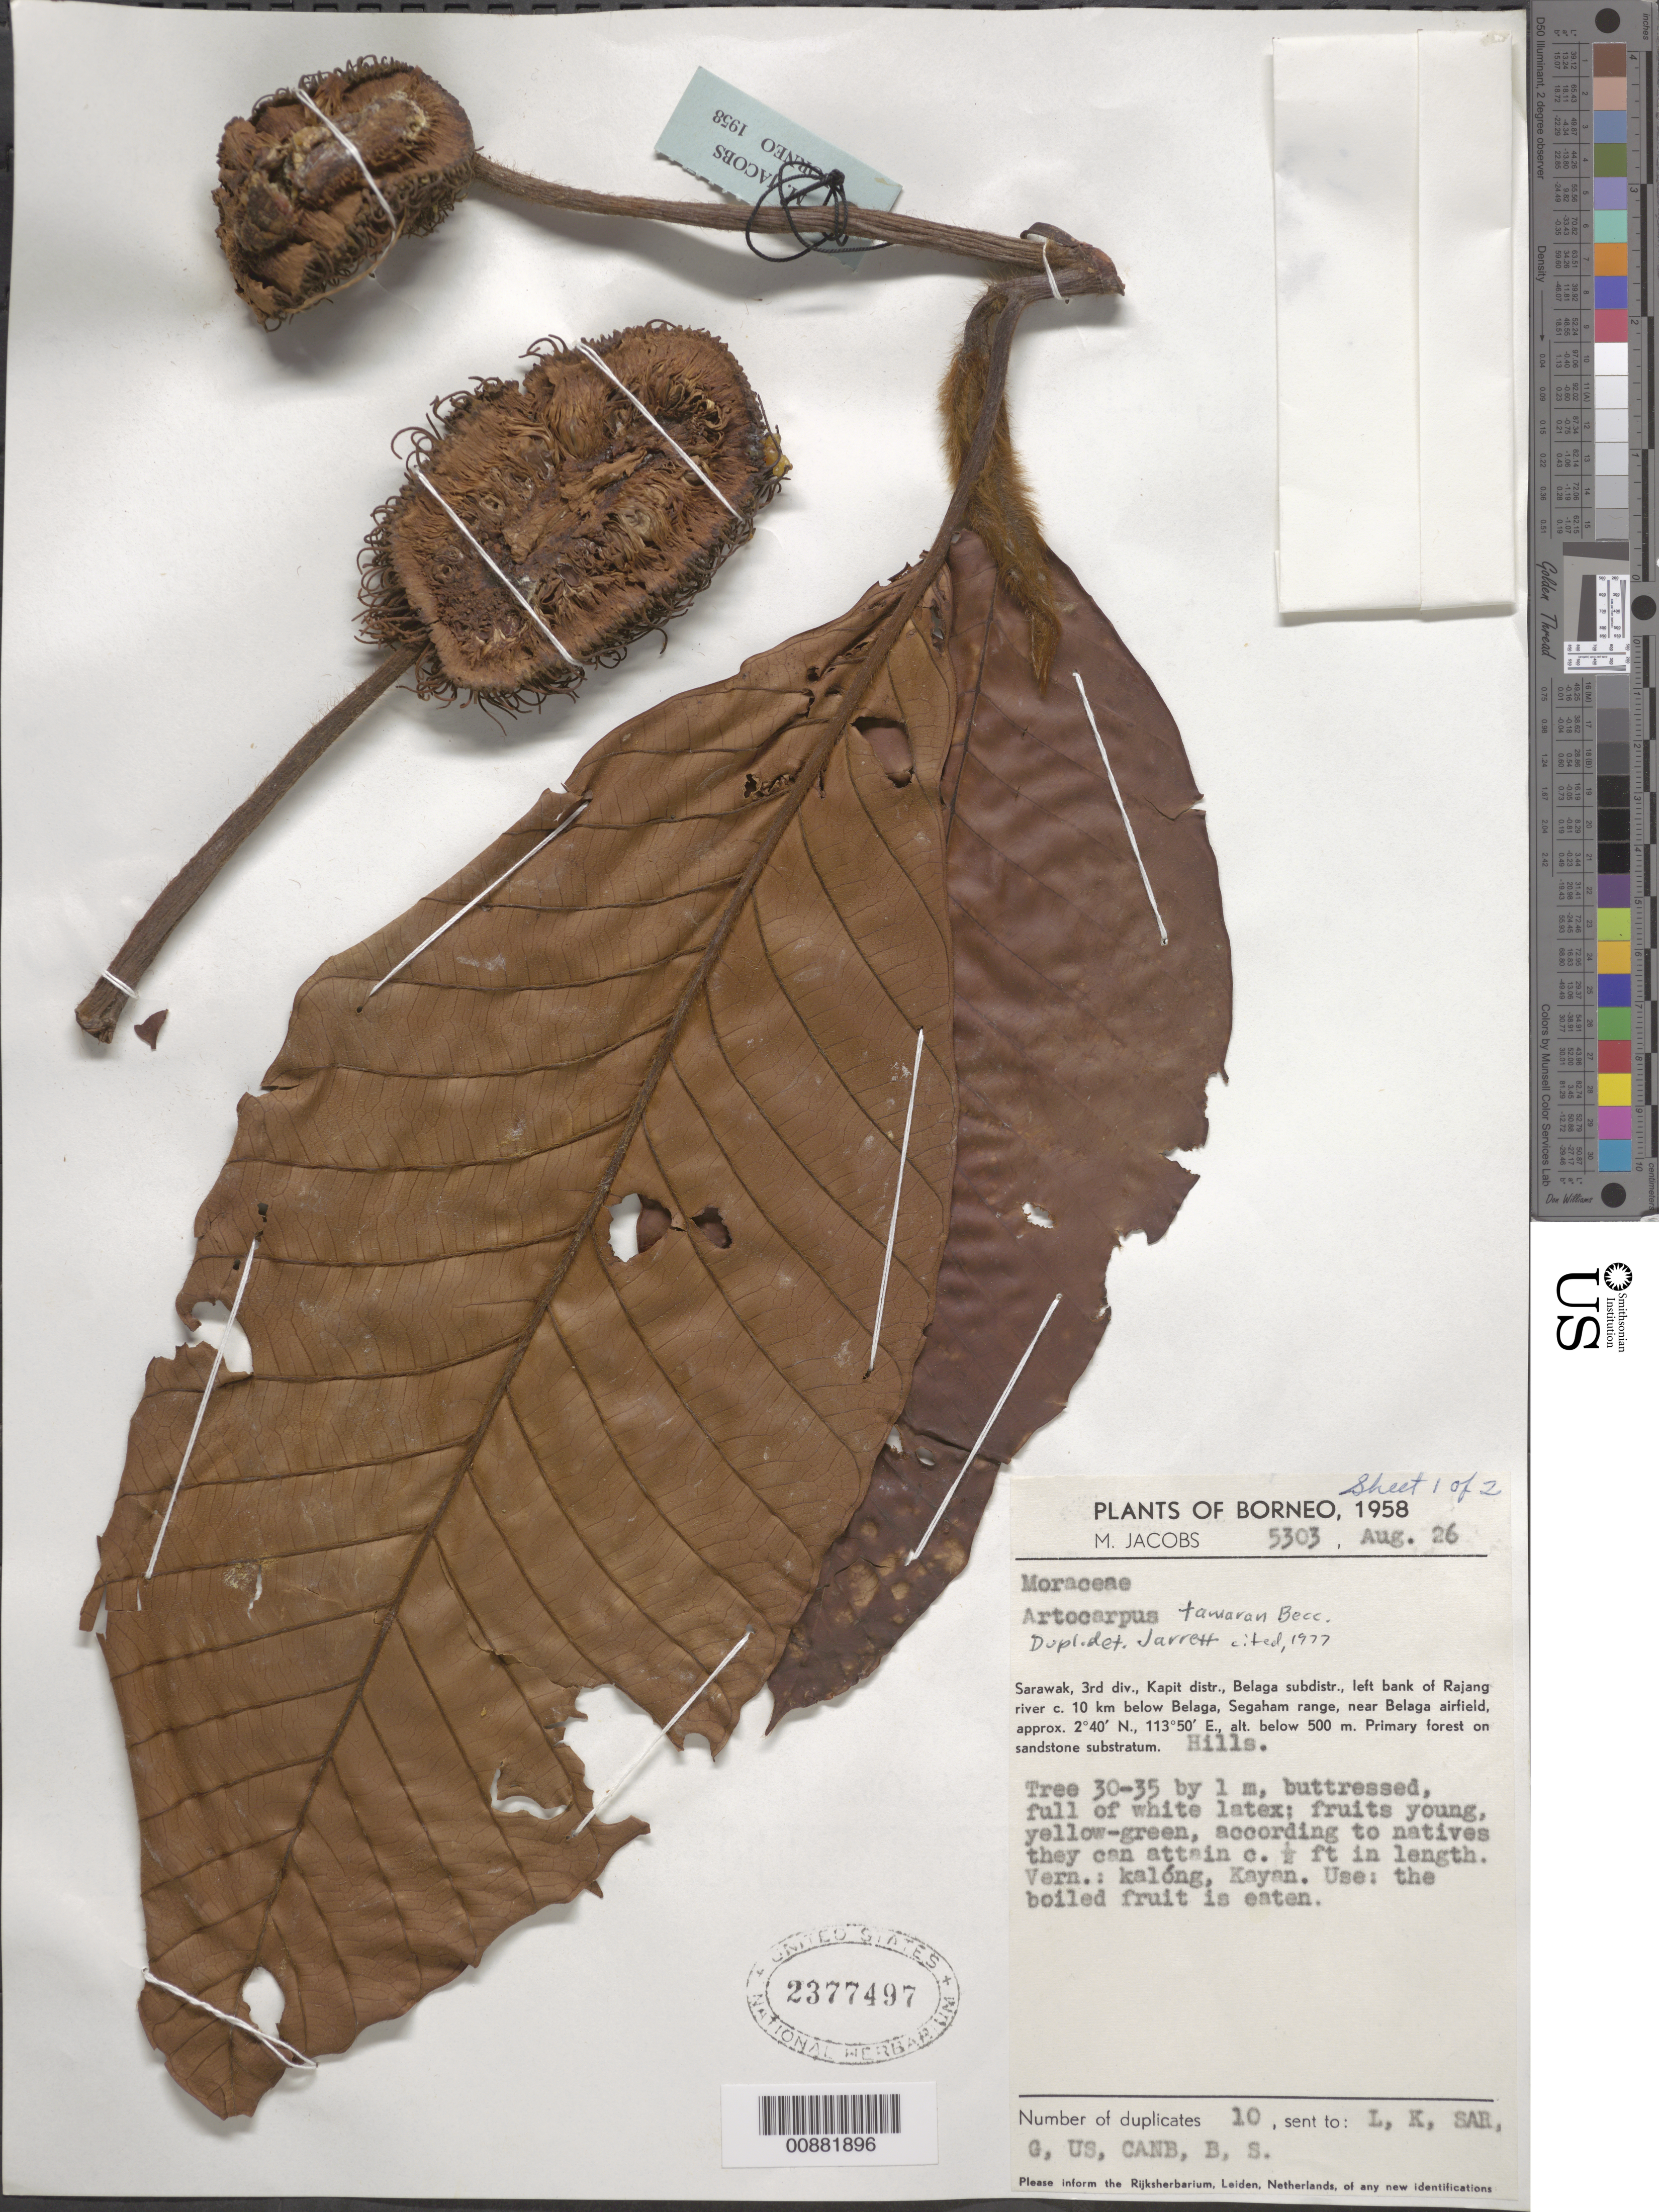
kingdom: Plantae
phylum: Tracheophyta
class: Magnoliopsida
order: Rosales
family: Moraceae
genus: Artocarpus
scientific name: Artocarpus tamaran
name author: Becc.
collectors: B. Jacobs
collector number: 5303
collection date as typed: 26 Aug 1958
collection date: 1958-08-26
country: Malaysia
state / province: Sarawak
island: Borneo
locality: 3rd div., Kapit distr., Belaga subdistr., left bank of Rajang river c. 10 km below Belaga, Segaham range, near Belaga airfield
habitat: Primary forest on sandstone substratum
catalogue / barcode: US 2377497